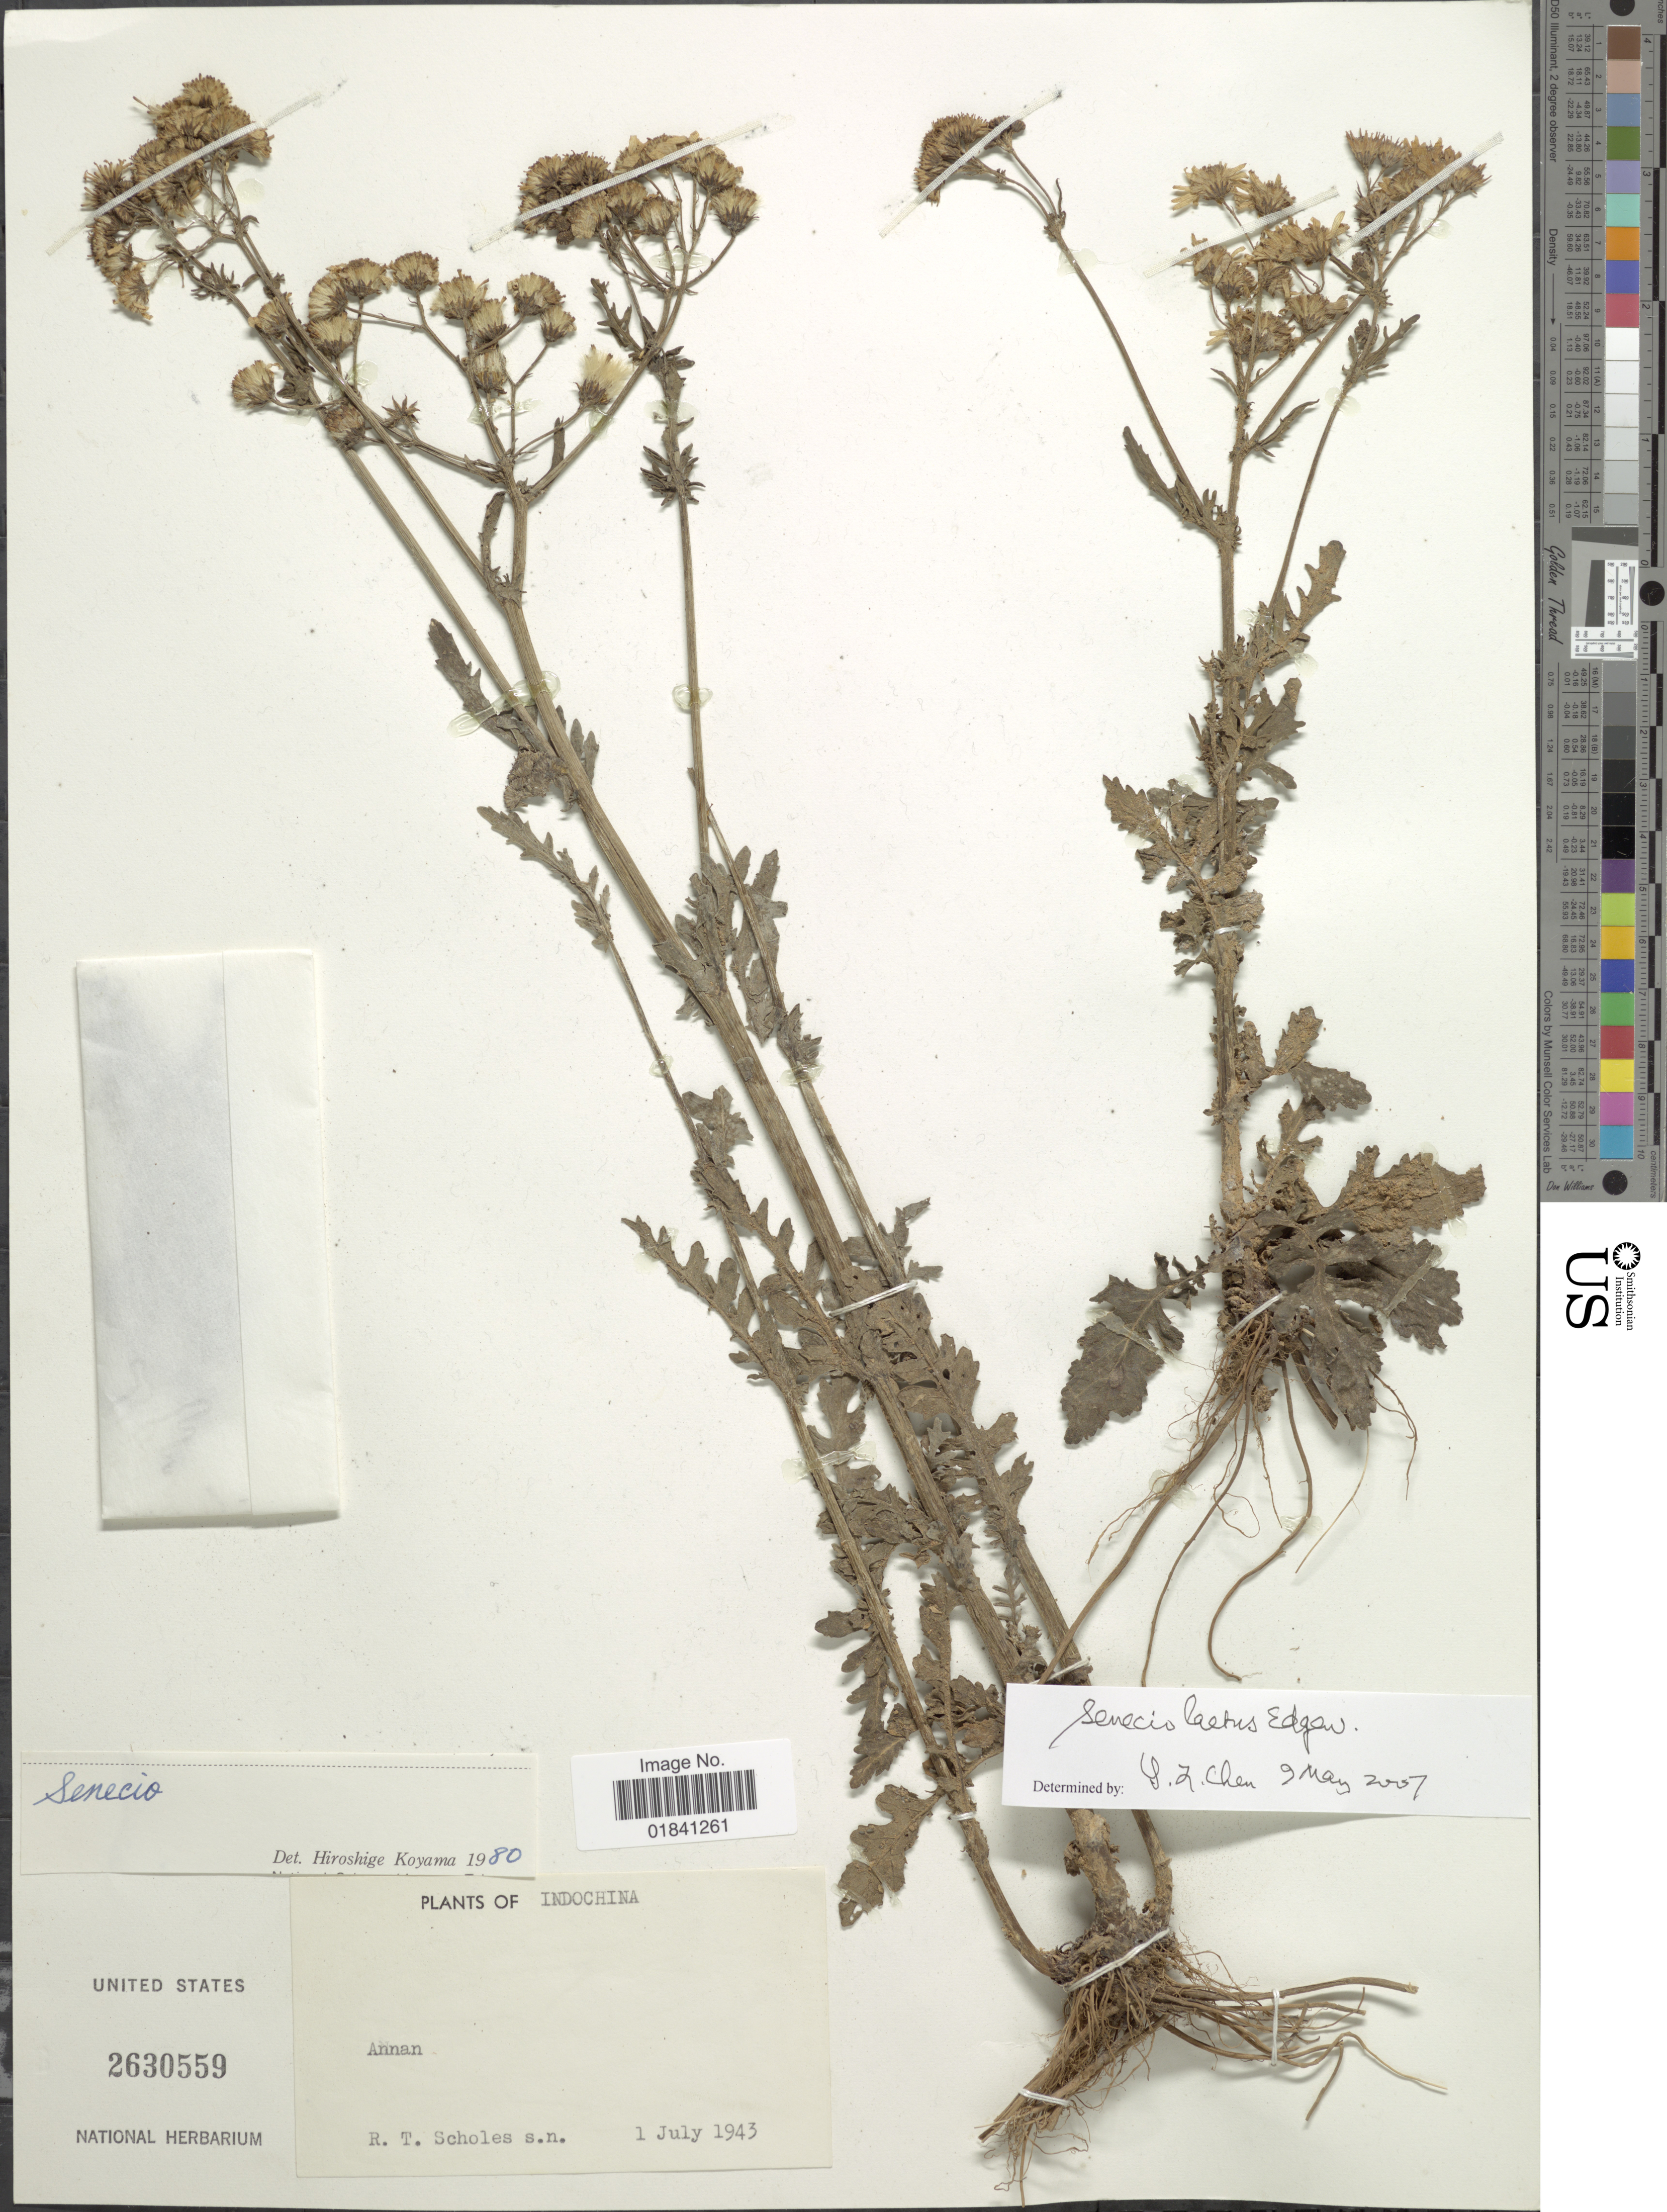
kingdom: Plantae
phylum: Tracheophyta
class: Magnoliopsida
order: Asterales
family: Asteraceae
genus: Senecio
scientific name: Senecio laetus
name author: Edgew.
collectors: R. Scholes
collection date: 1943-07-01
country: Vietnam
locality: Indochina. Annan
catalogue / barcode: US 2630559